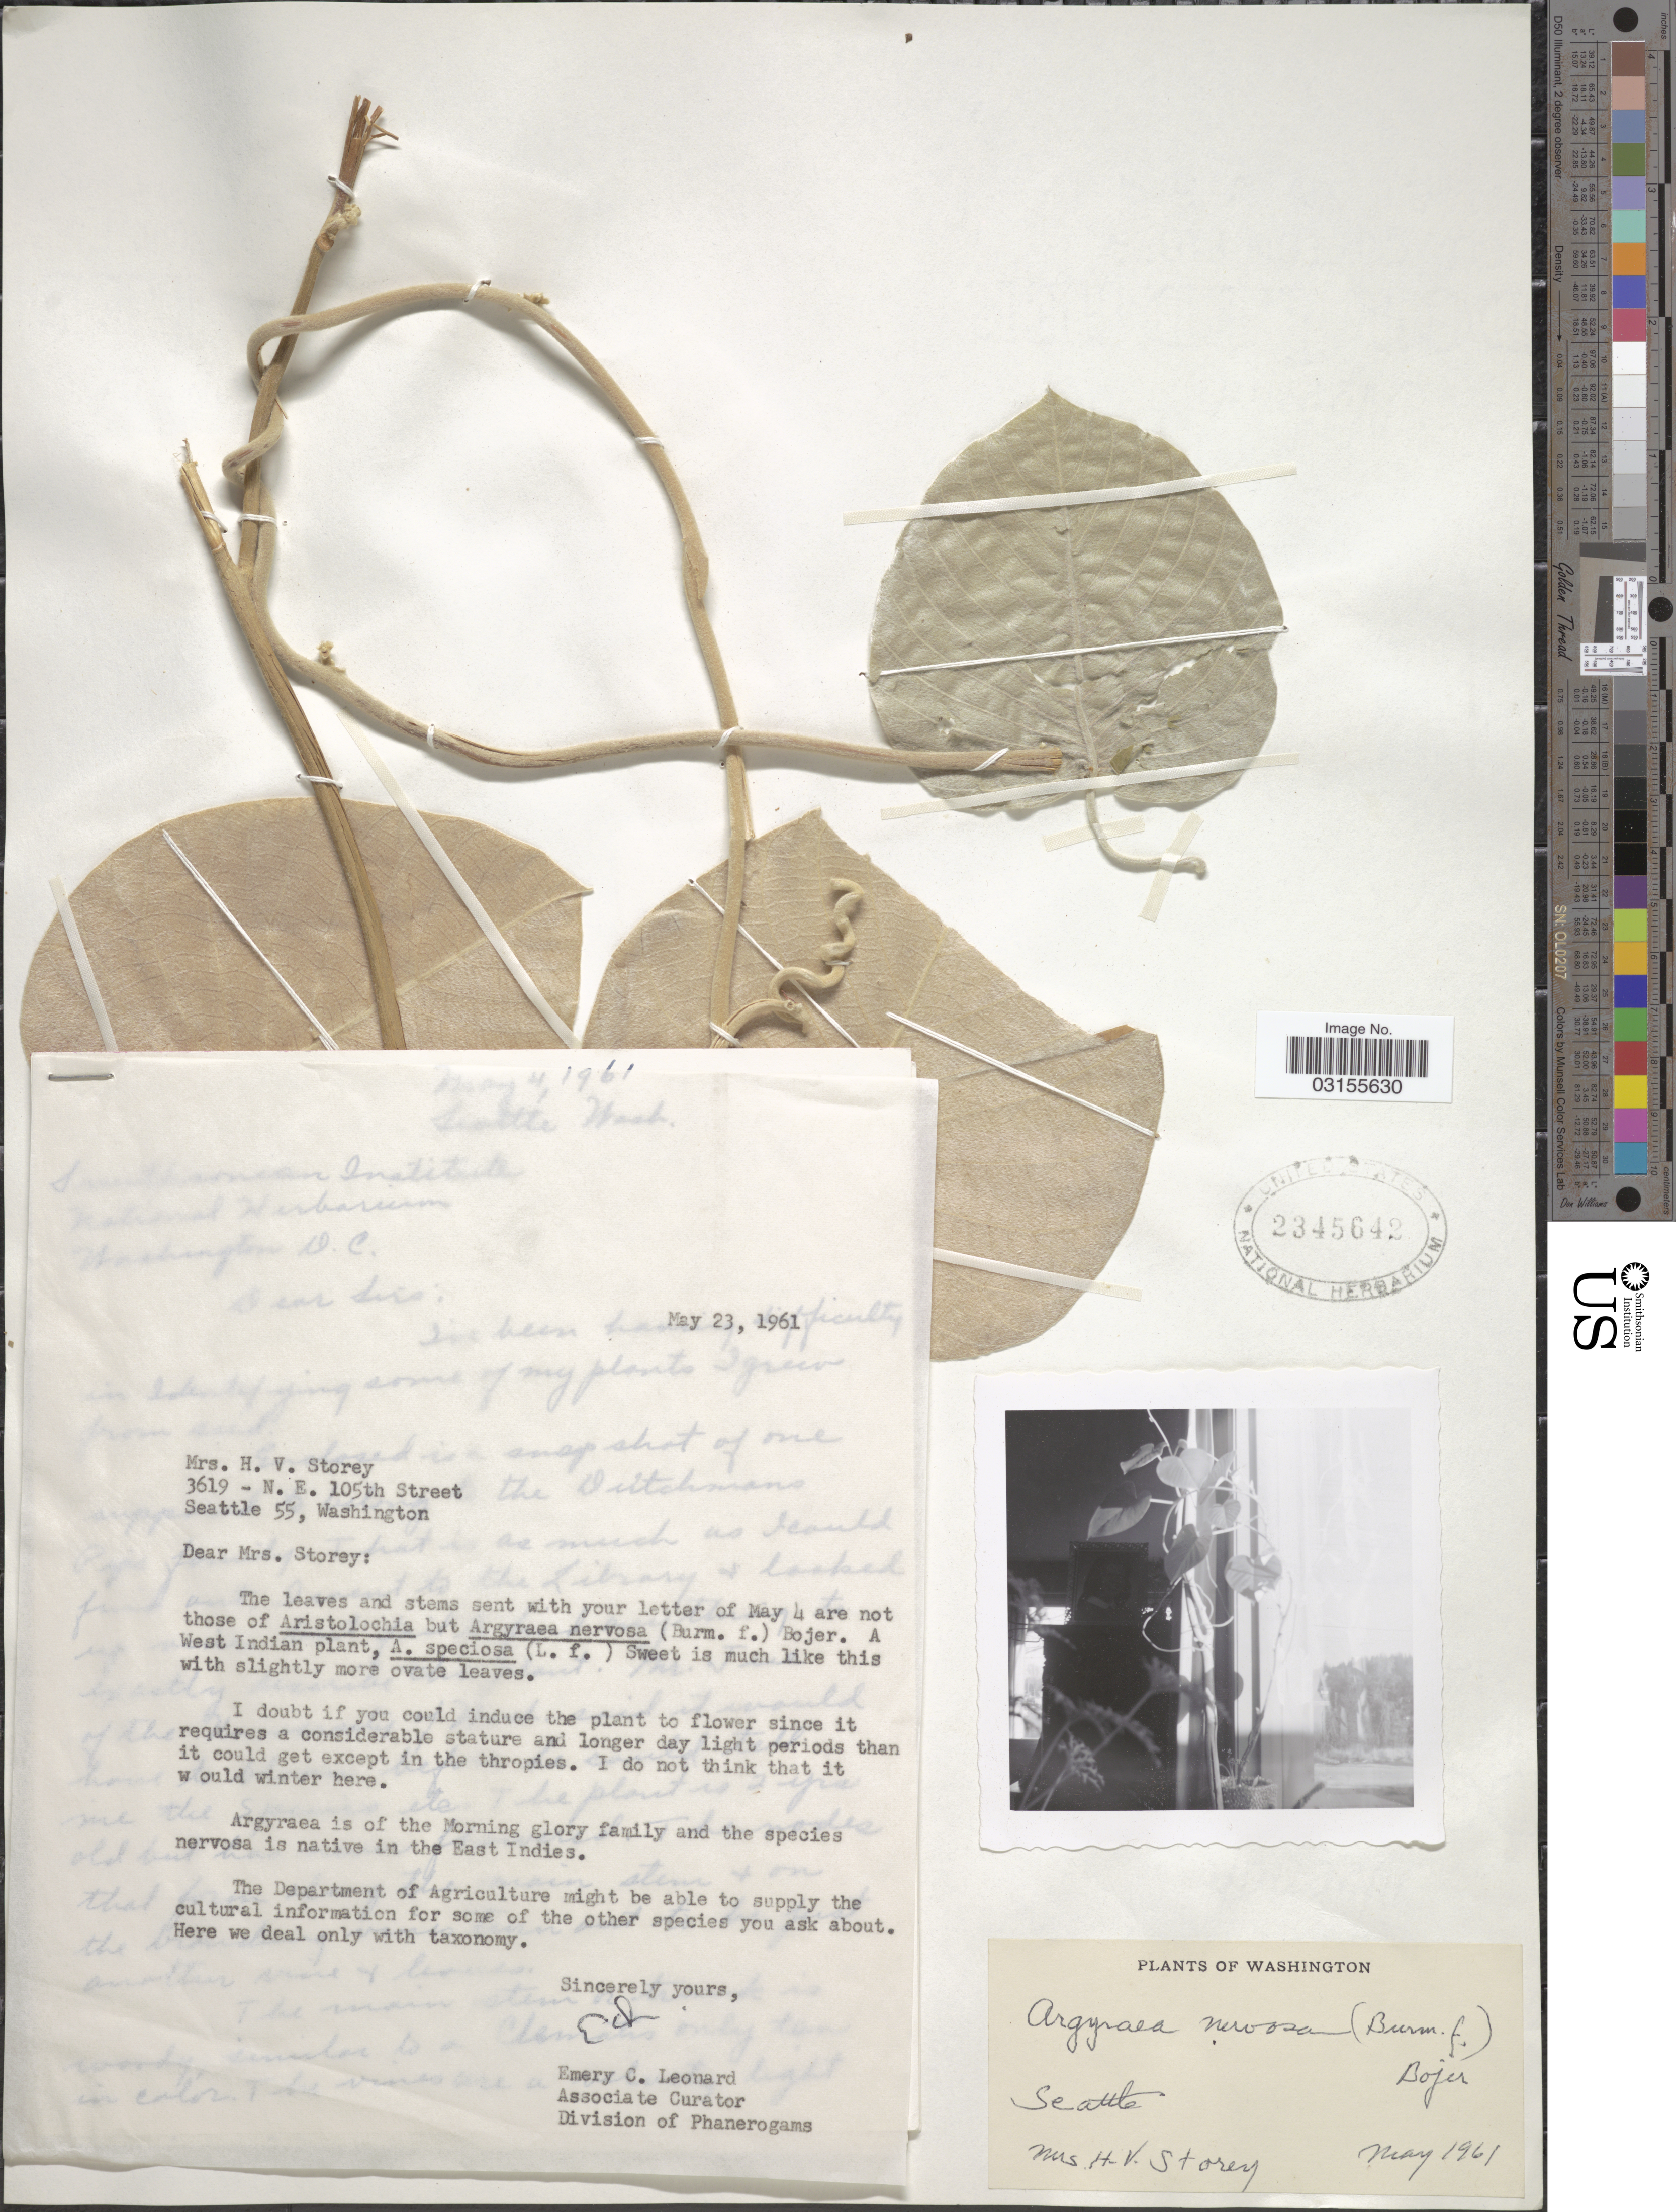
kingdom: Plantae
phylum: Tracheophyta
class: Magnoliopsida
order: Solanales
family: Convolvulaceae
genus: Argyreia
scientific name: Argyreia nervosa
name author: (Burm. f.) Bojer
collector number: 3619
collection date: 1961-05-23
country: United States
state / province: Washington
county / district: King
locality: N.E. 105th Street, Seattle 55.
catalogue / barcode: US 2345642